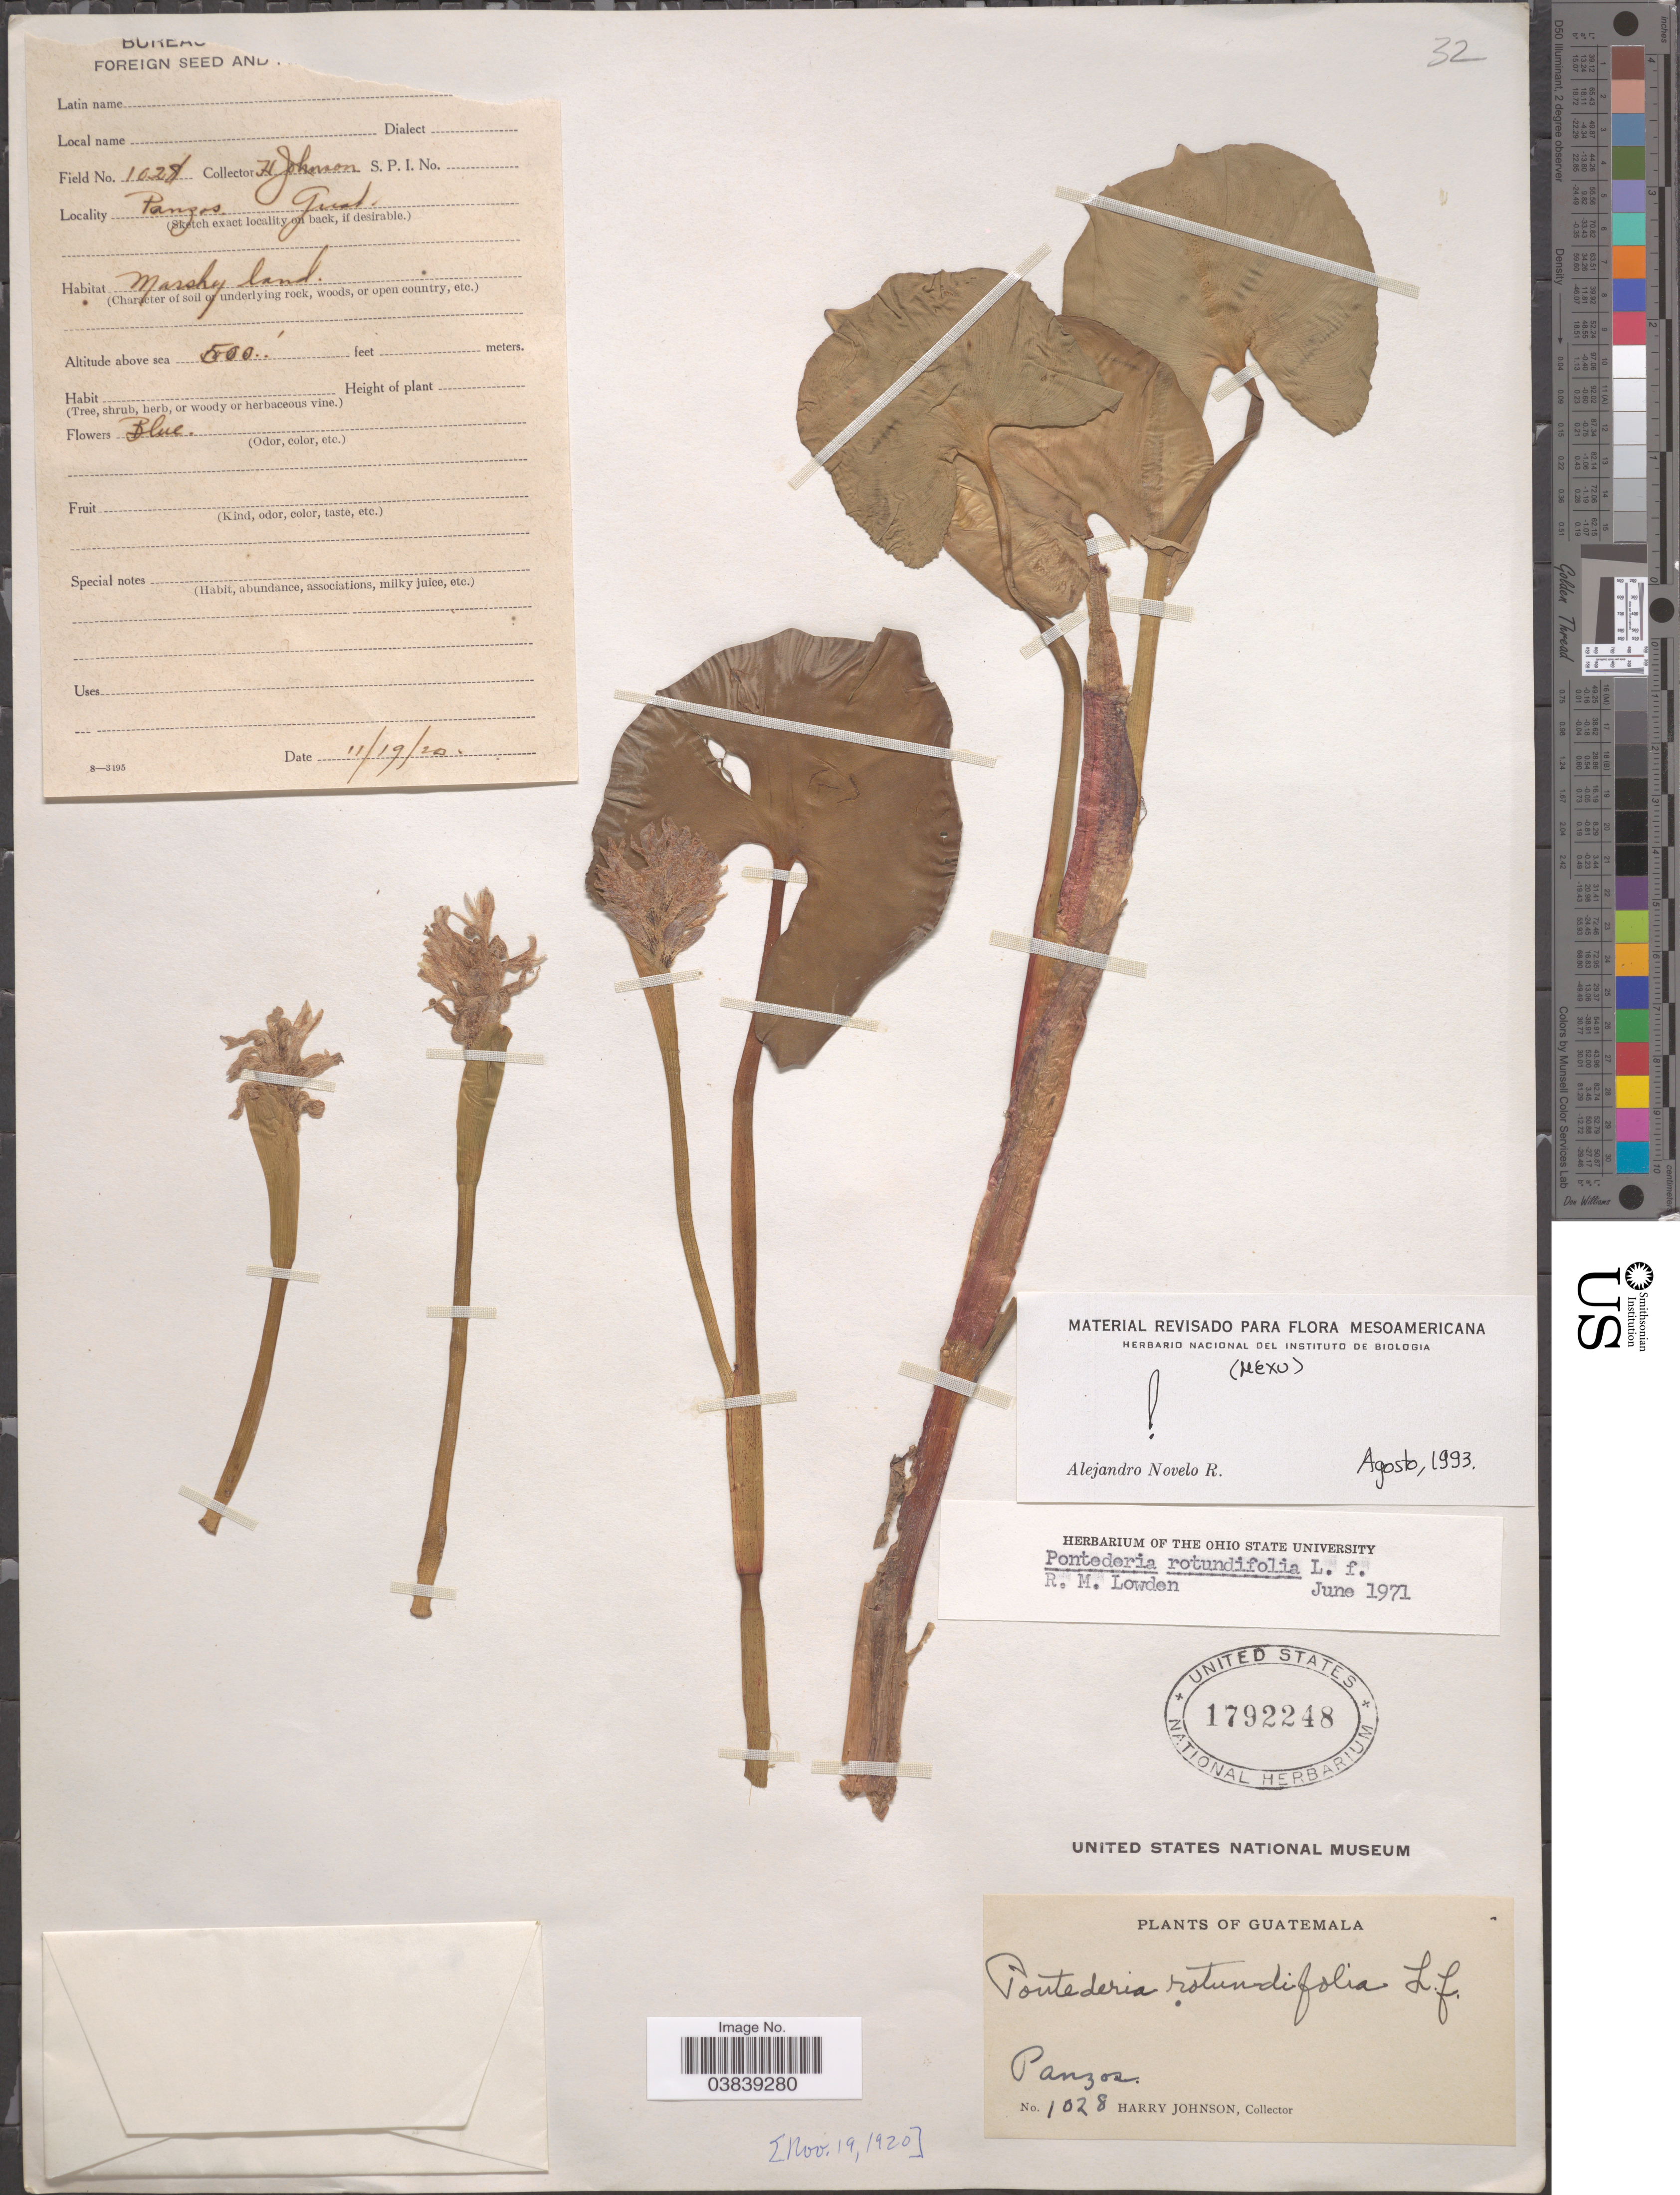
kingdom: Plantae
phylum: Tracheophyta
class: Liliopsida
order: Commelinales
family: Pontederiaceae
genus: Pontederia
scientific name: Pontederia rotundifolia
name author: L. f.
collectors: H. Johnson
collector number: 1028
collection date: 1920-11-19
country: Guatemala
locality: Panzos.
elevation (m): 152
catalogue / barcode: US 1792248